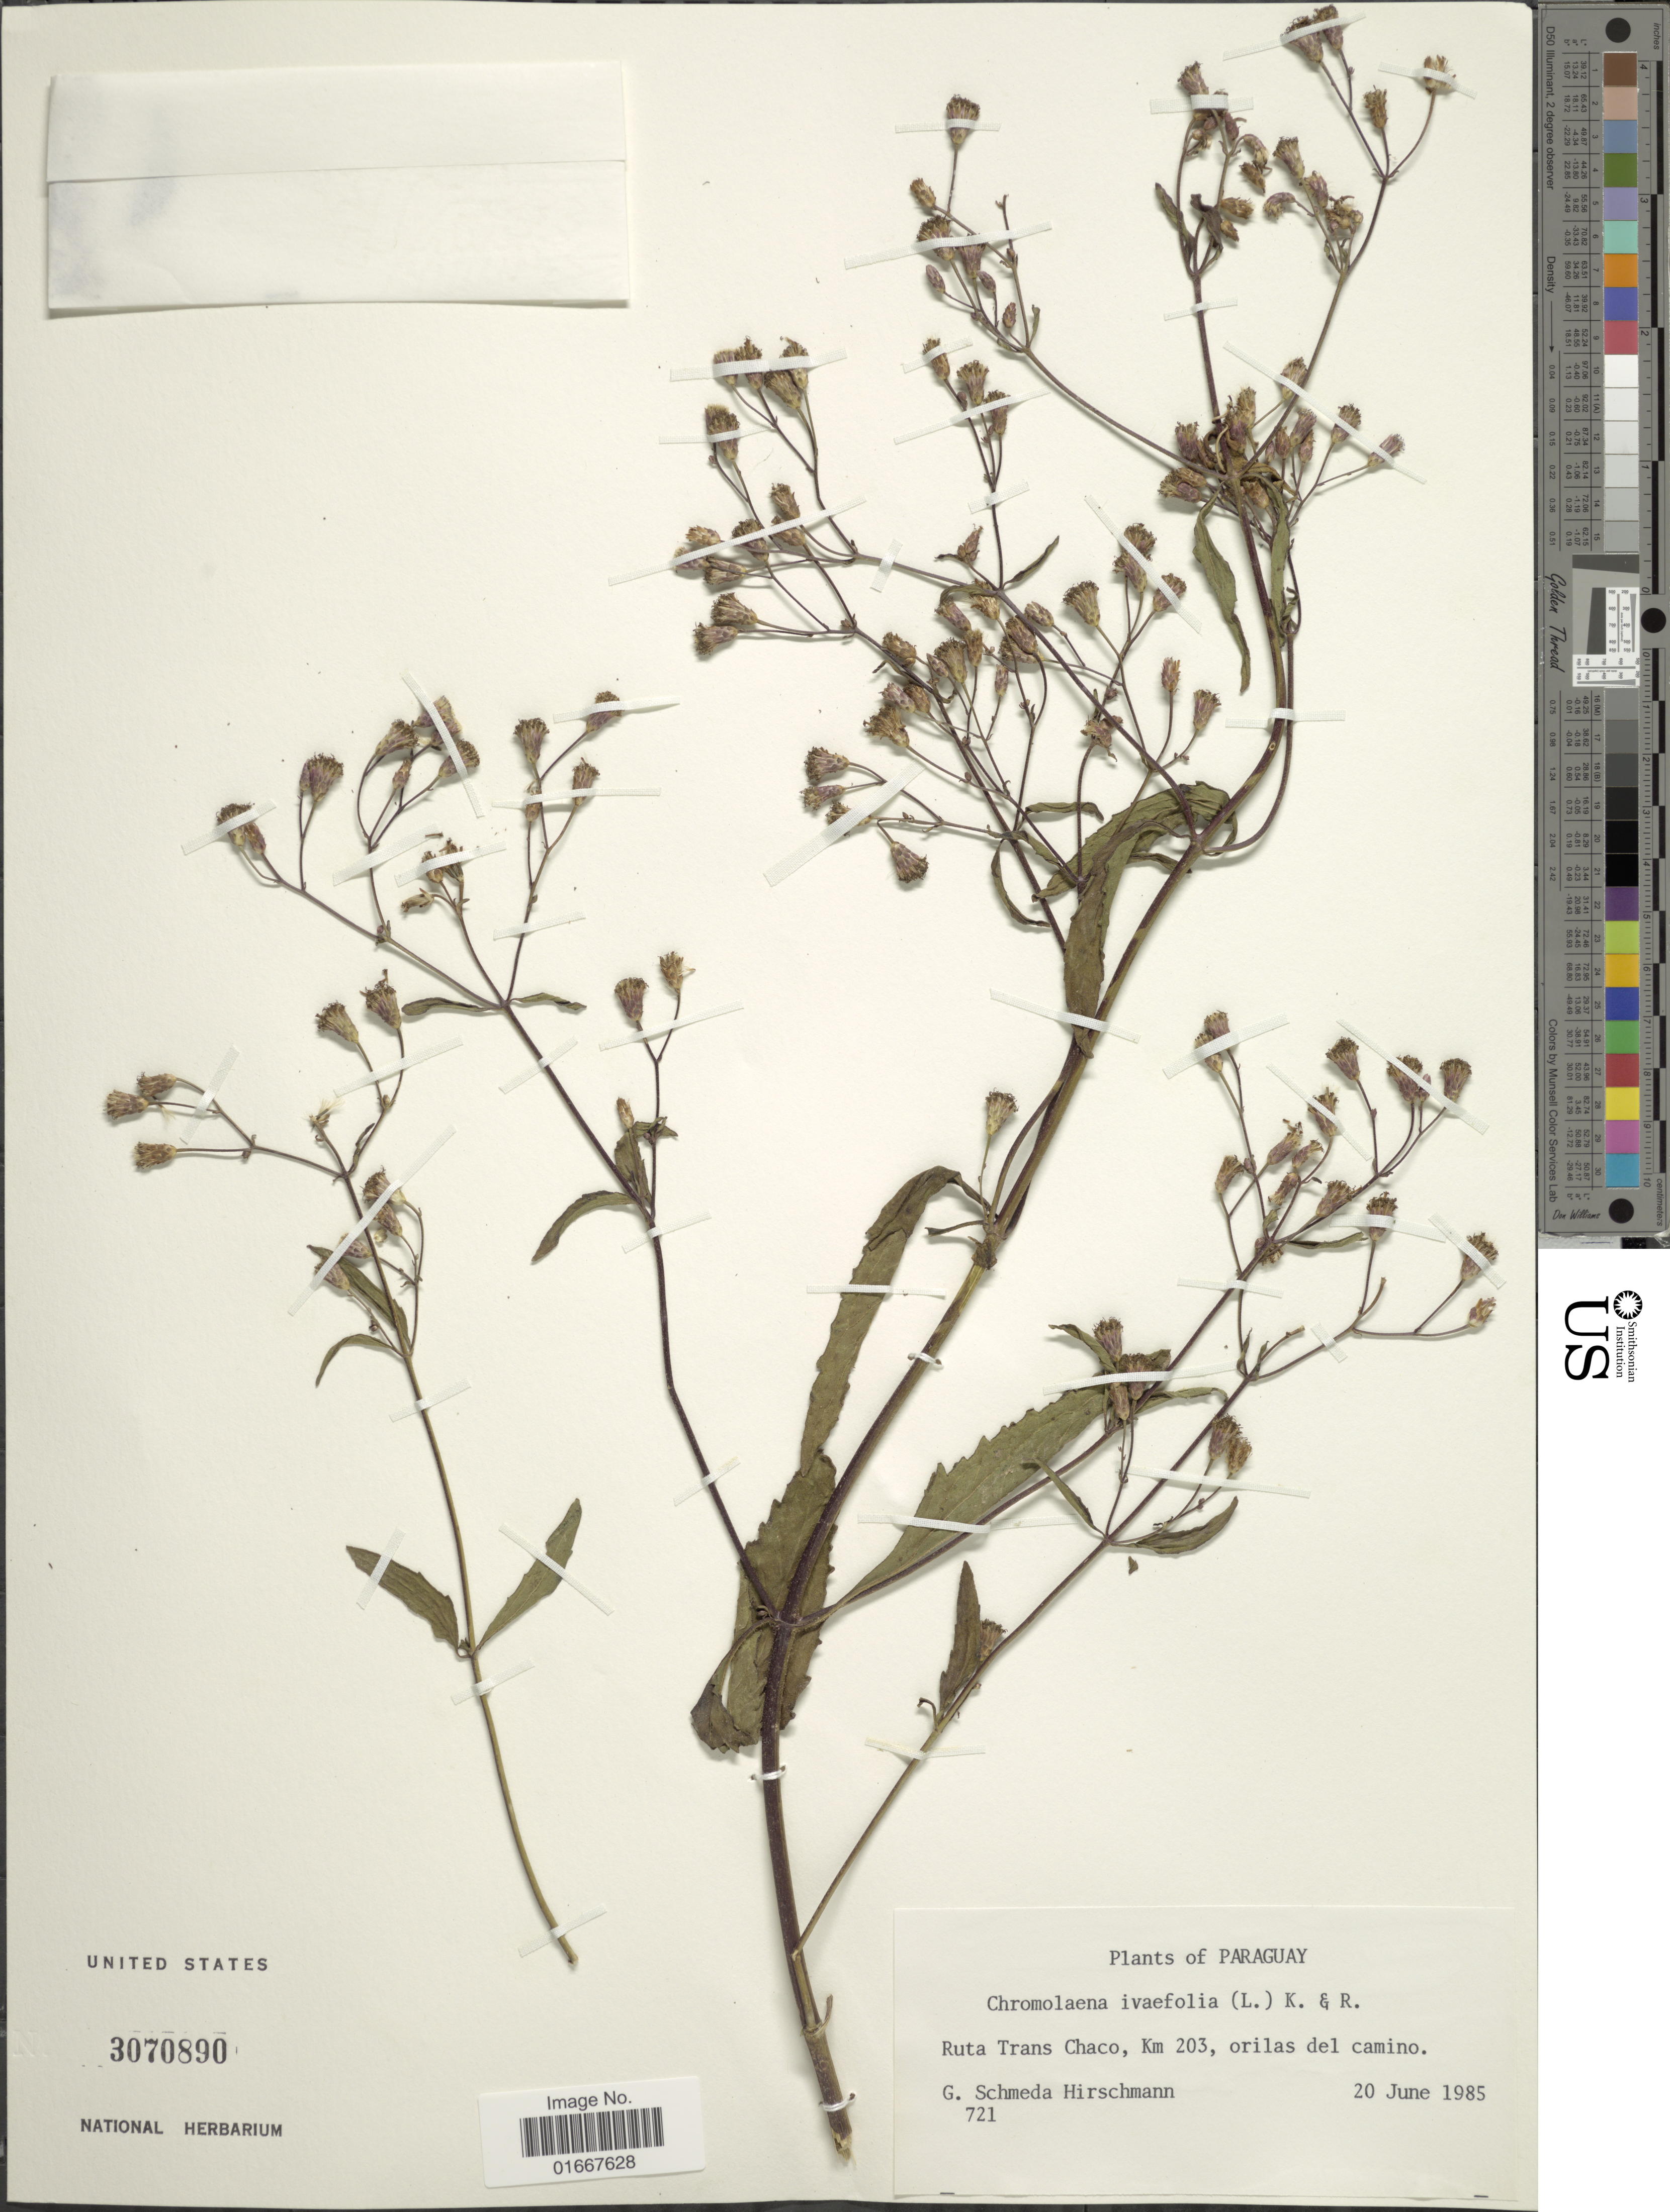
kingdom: Plantae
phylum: Tracheophyta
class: Magnoliopsida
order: Asterales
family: Asteraceae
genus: Chromolaena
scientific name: Chromolaena ivaefolia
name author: (L.) R.M. King & H. Rob.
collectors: G. Hirschmann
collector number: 721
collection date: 1985-06-20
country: Paraguay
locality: Ruta Trans Chaco, Km 203, orilas del camino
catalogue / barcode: US 3070890